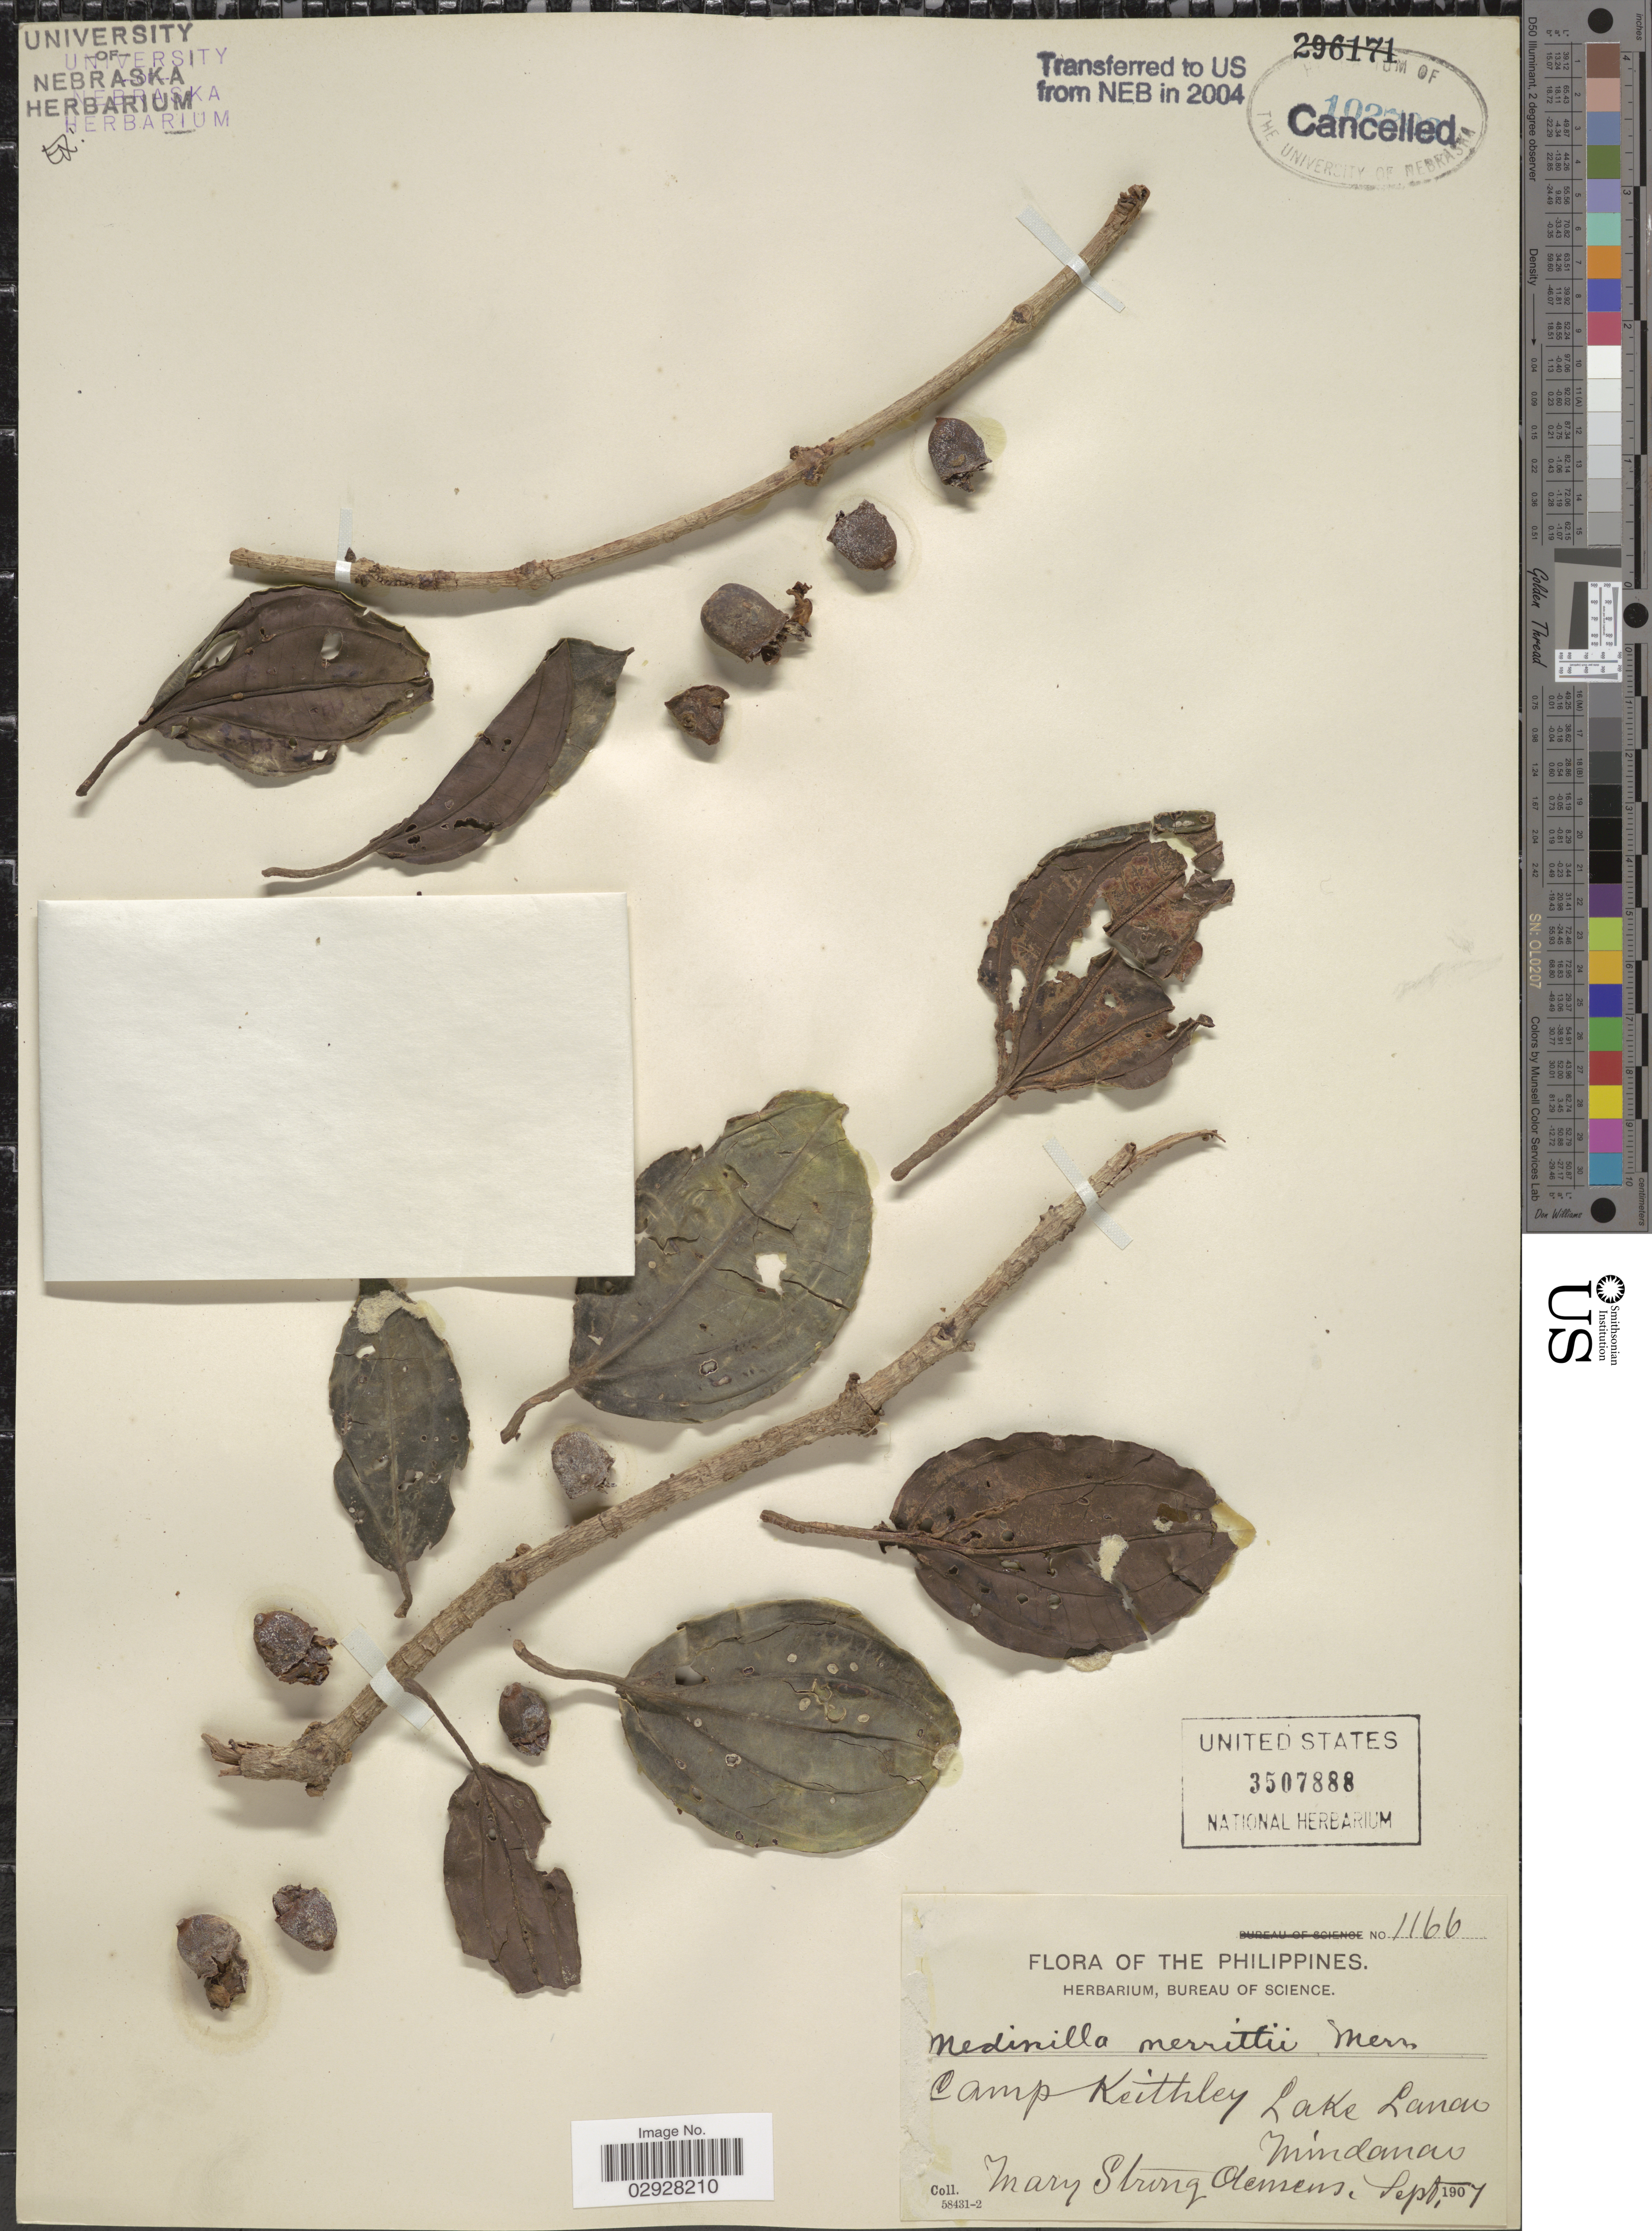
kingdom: Plantae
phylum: Tracheophyta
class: Magnoliopsida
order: Myrtales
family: Melastomataceae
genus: Medinilla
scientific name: Medinilla merrittii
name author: Merr.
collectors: M. S. Clemens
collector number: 1166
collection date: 1907-09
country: Philippines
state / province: Muslim Mindanao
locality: Camp Keithley, Lake Lanao, Mindanao.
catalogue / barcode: US 3507888